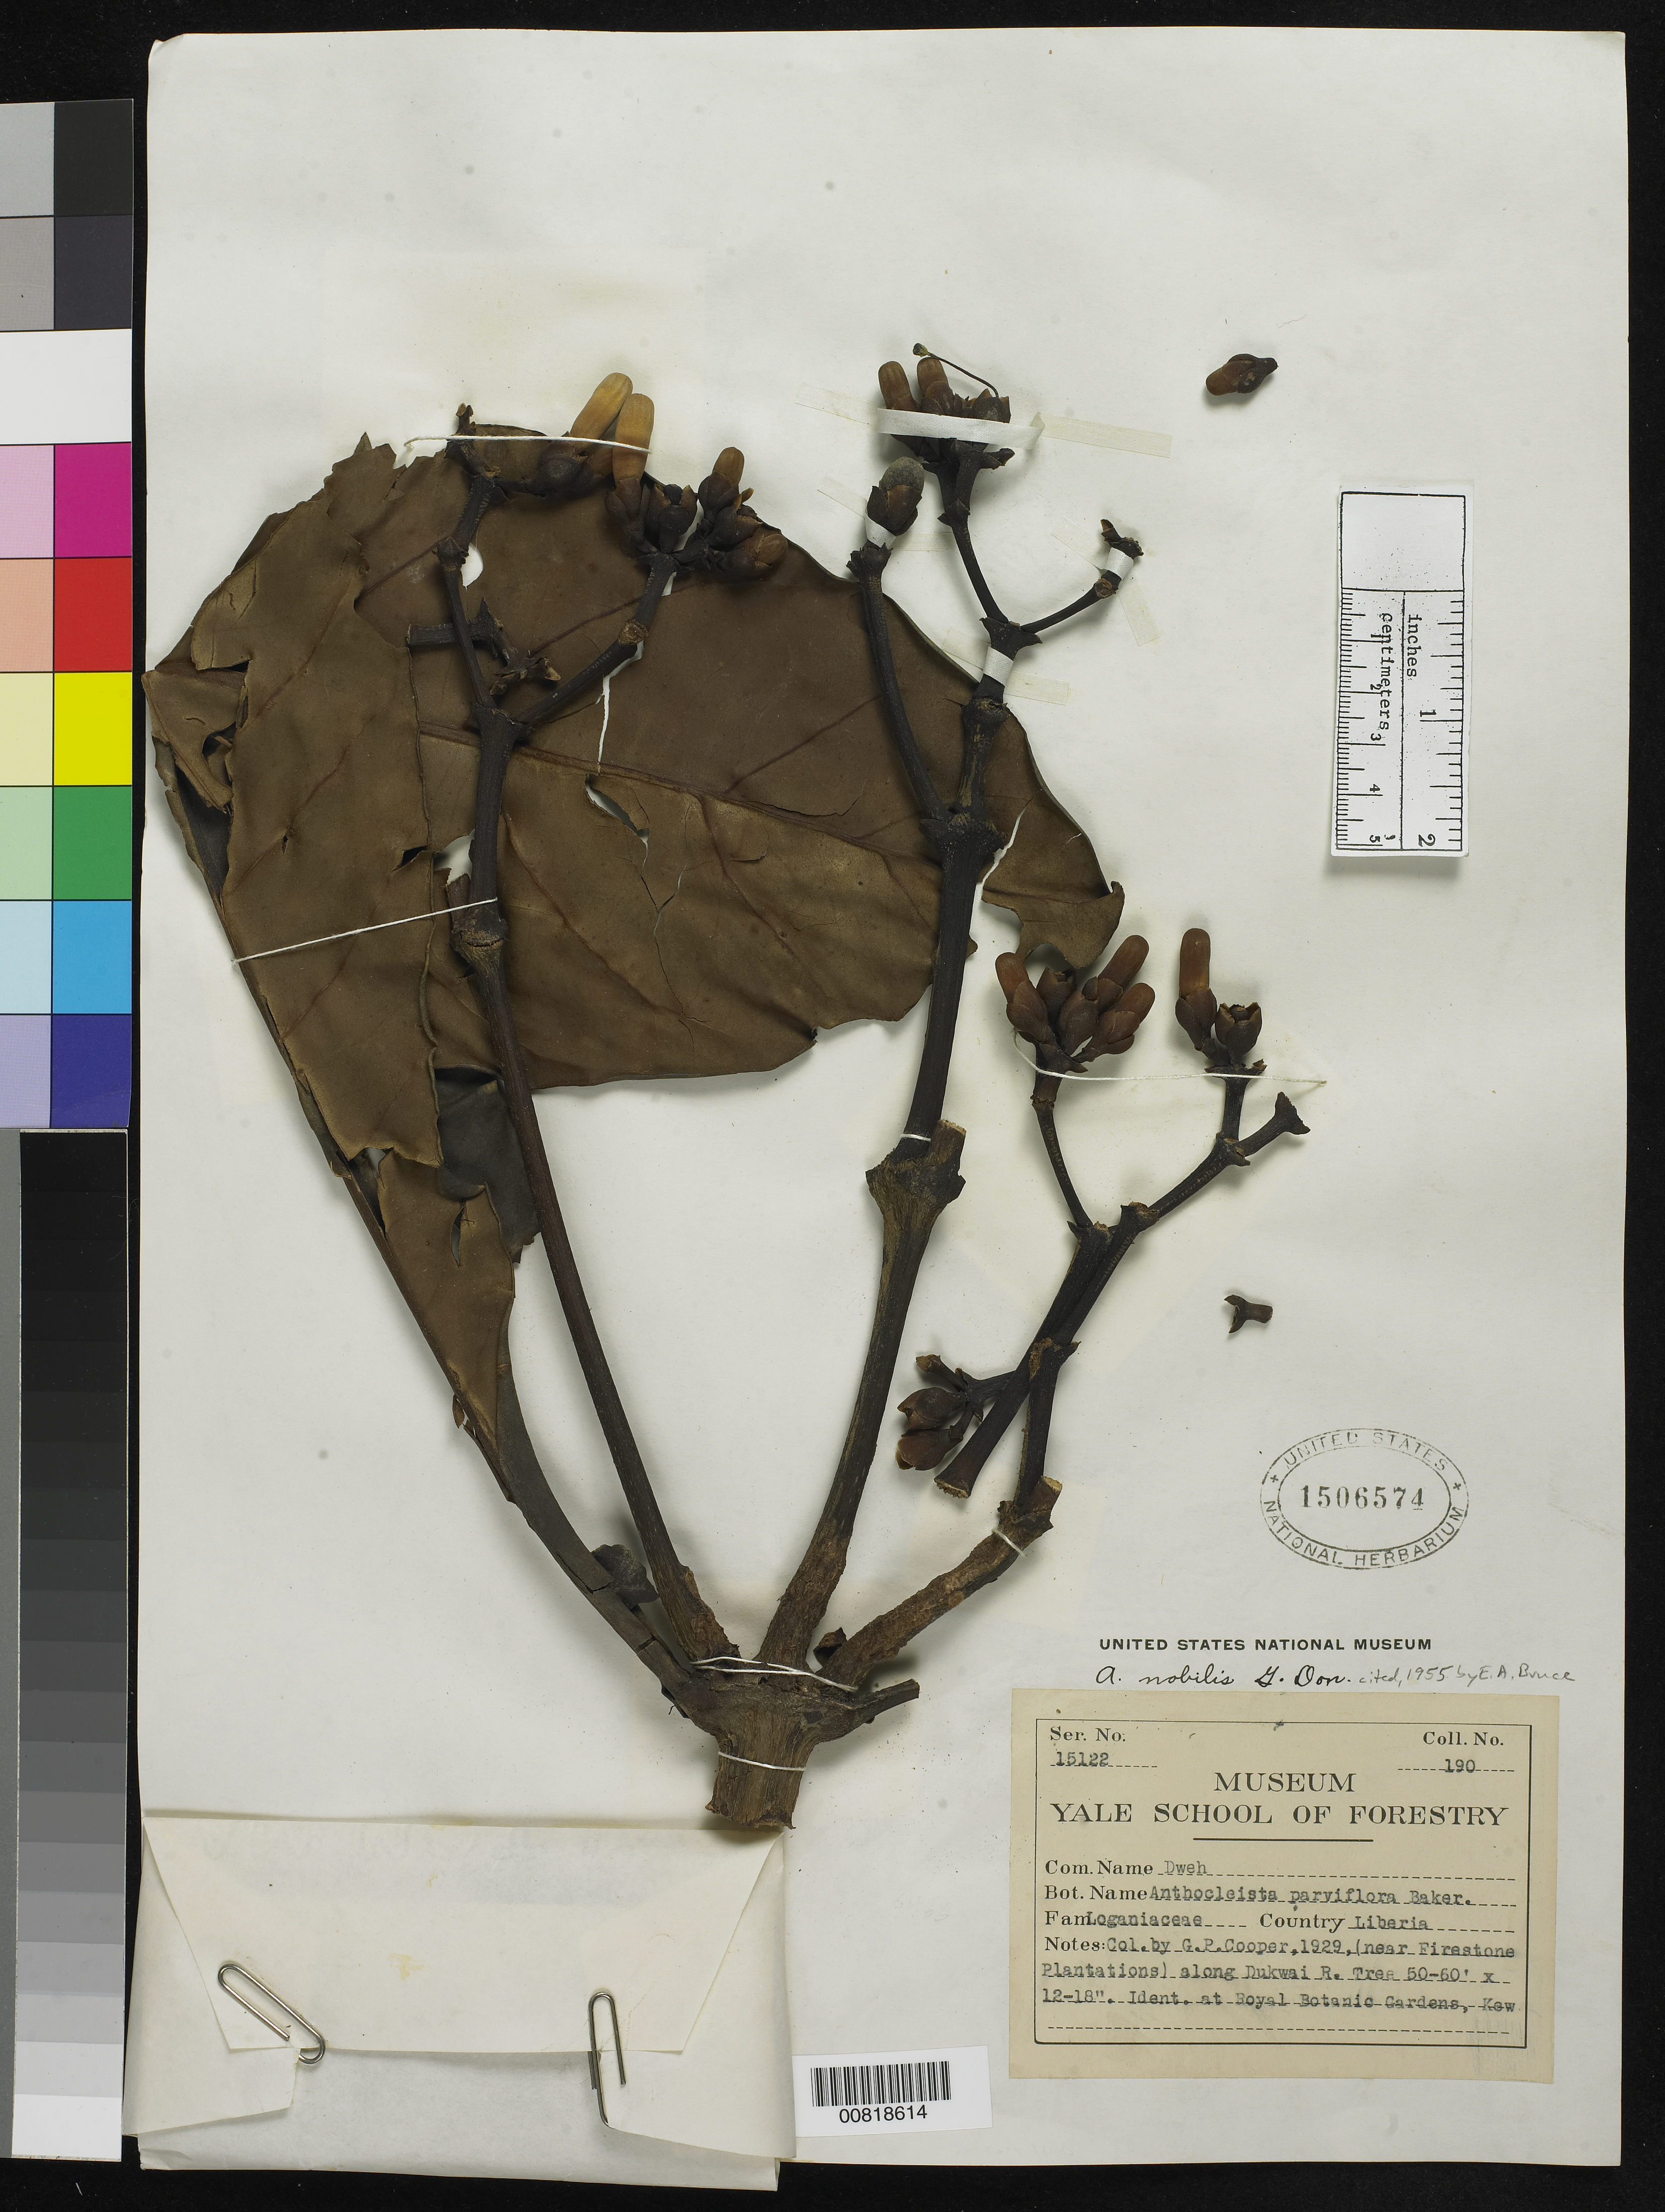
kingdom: Plantae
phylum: Tracheophyta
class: Magnoliopsida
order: Gentianales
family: Gentianaceae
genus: Anthocleista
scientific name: Anthocleista nobilis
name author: G. Don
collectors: G. Cooper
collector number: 190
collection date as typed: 1929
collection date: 1929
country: Liberia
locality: (near Firestone Plantations) along Dukwai River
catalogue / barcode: US 1506574